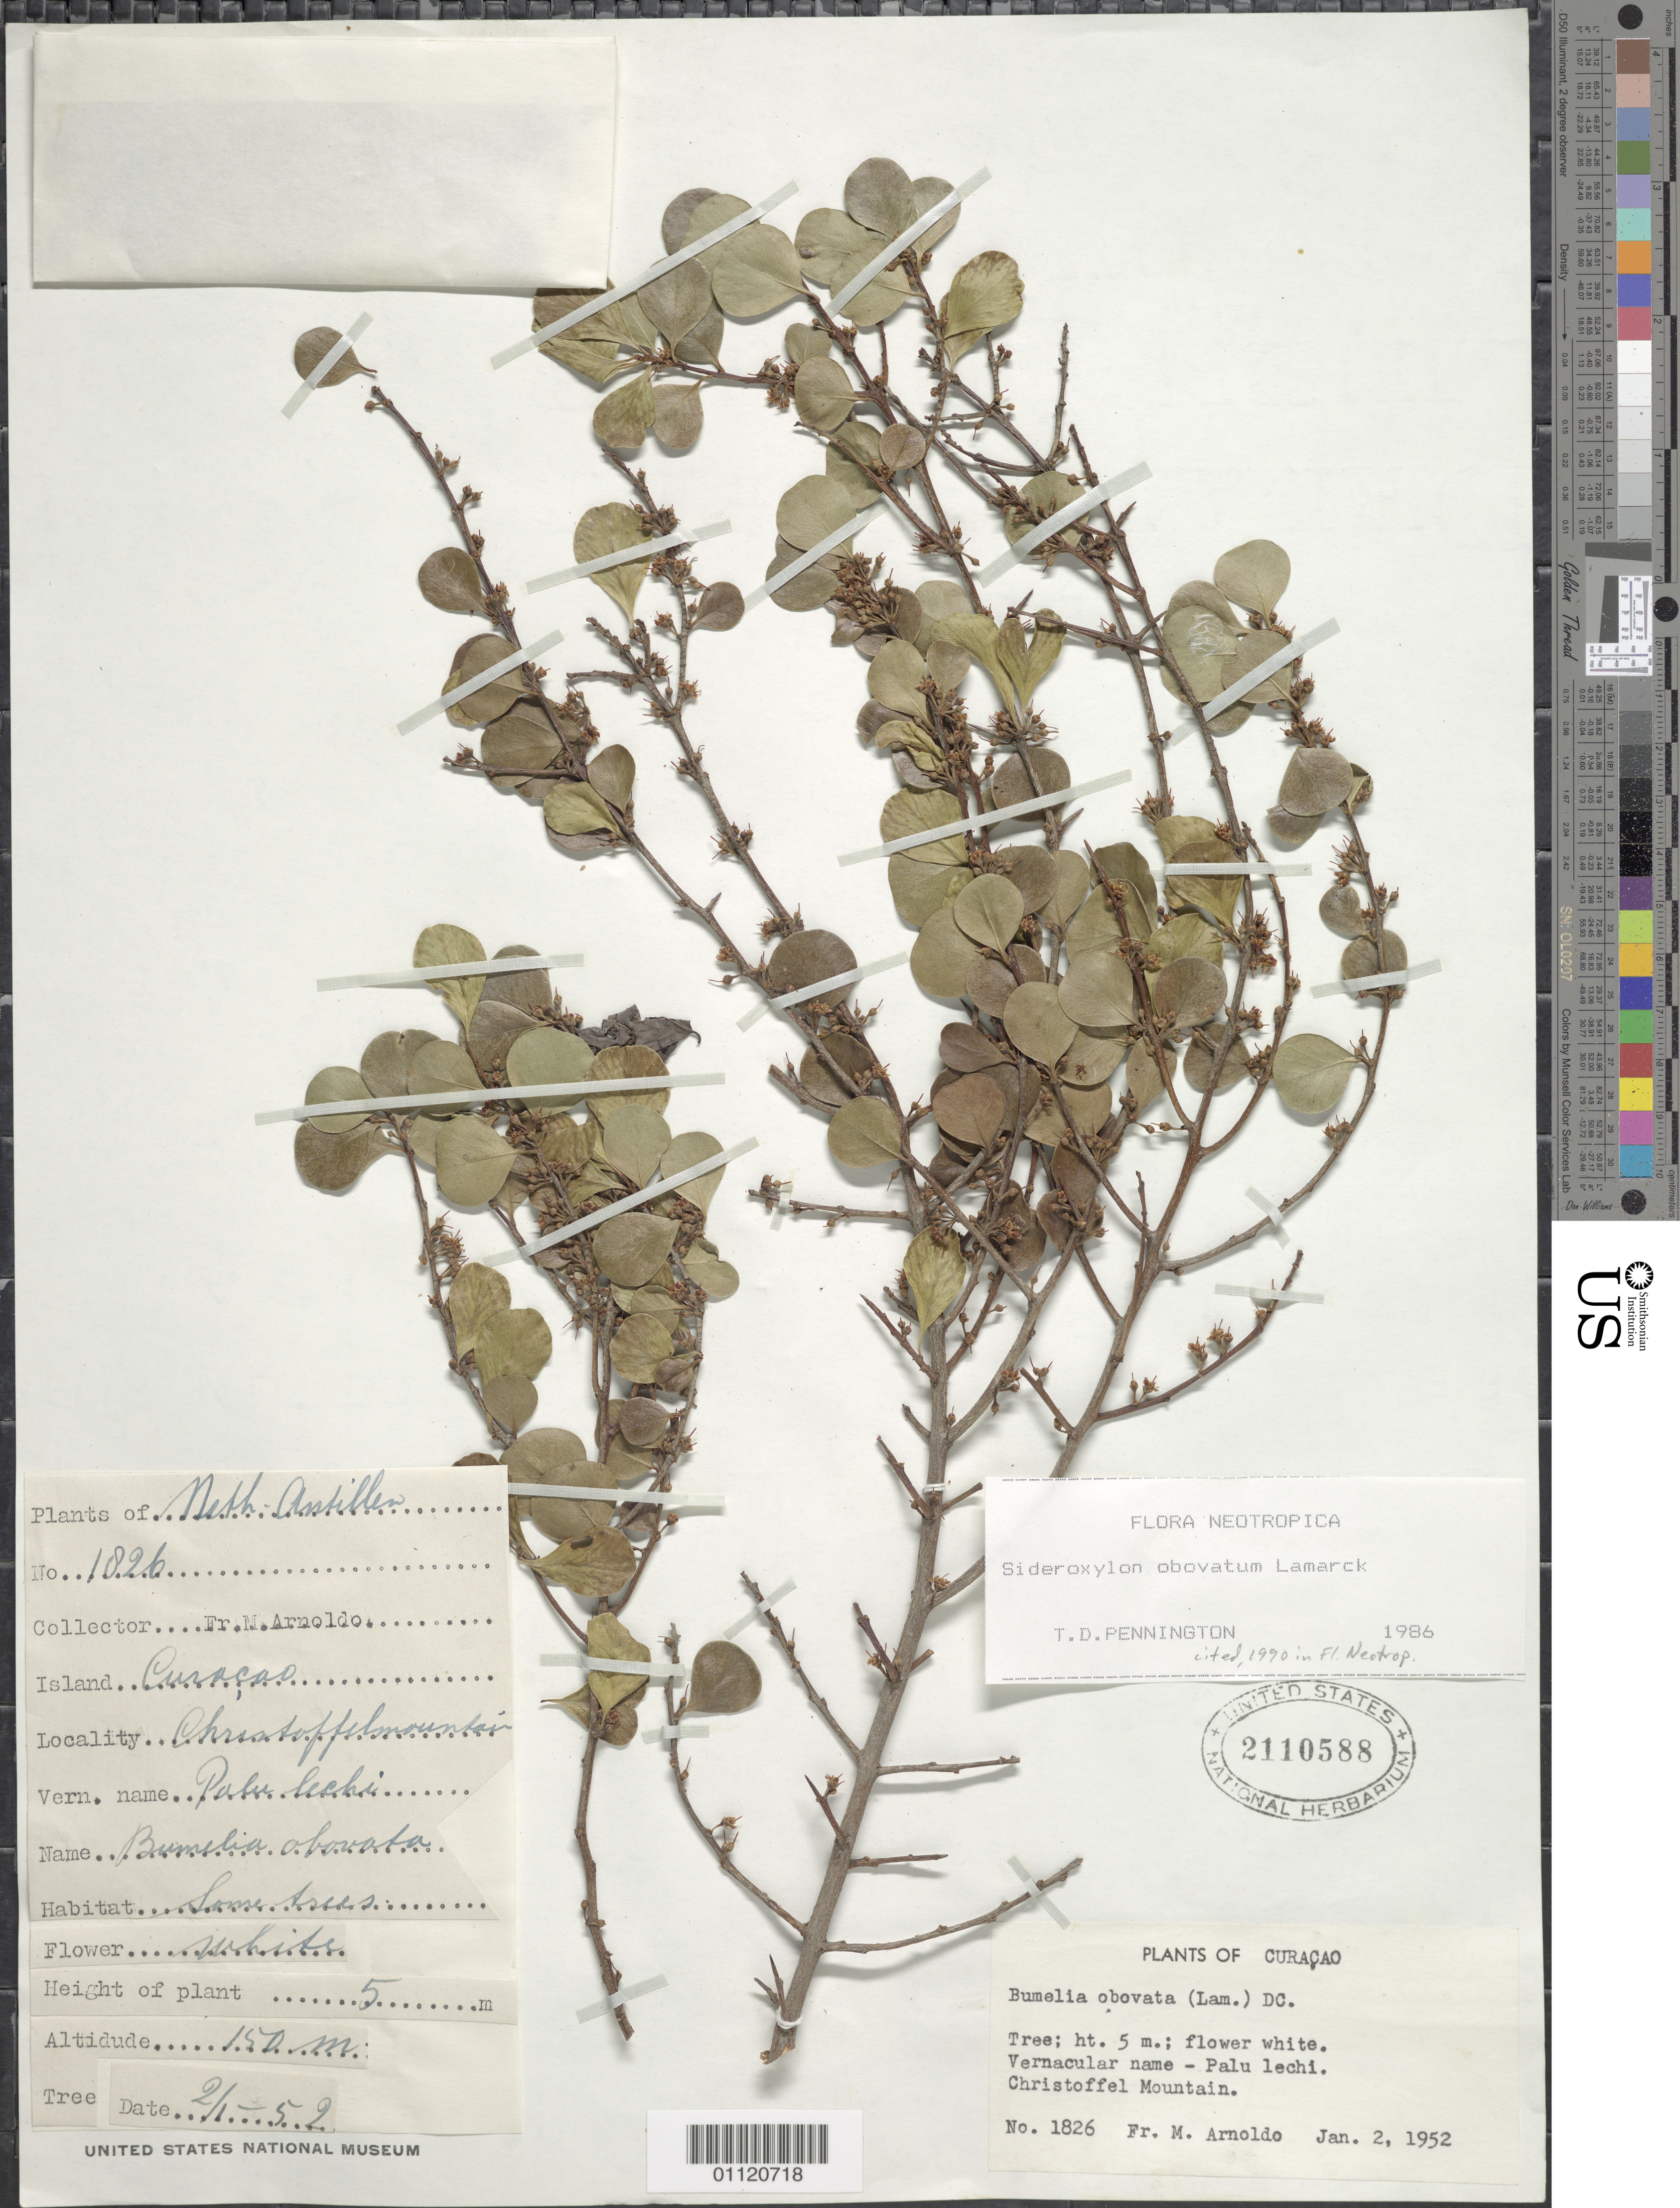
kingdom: Plantae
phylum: Tracheophyta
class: Magnoliopsida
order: Ericales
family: Sapotaceae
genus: Sideroxylon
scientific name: Sideroxylon obovatum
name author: Lam.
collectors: N. Arnoldo-Broeders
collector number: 1826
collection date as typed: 02 Jan 1952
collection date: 1952-01-02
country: Curaçao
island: Curaçao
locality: Christoffel Mountain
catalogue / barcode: US 2110588